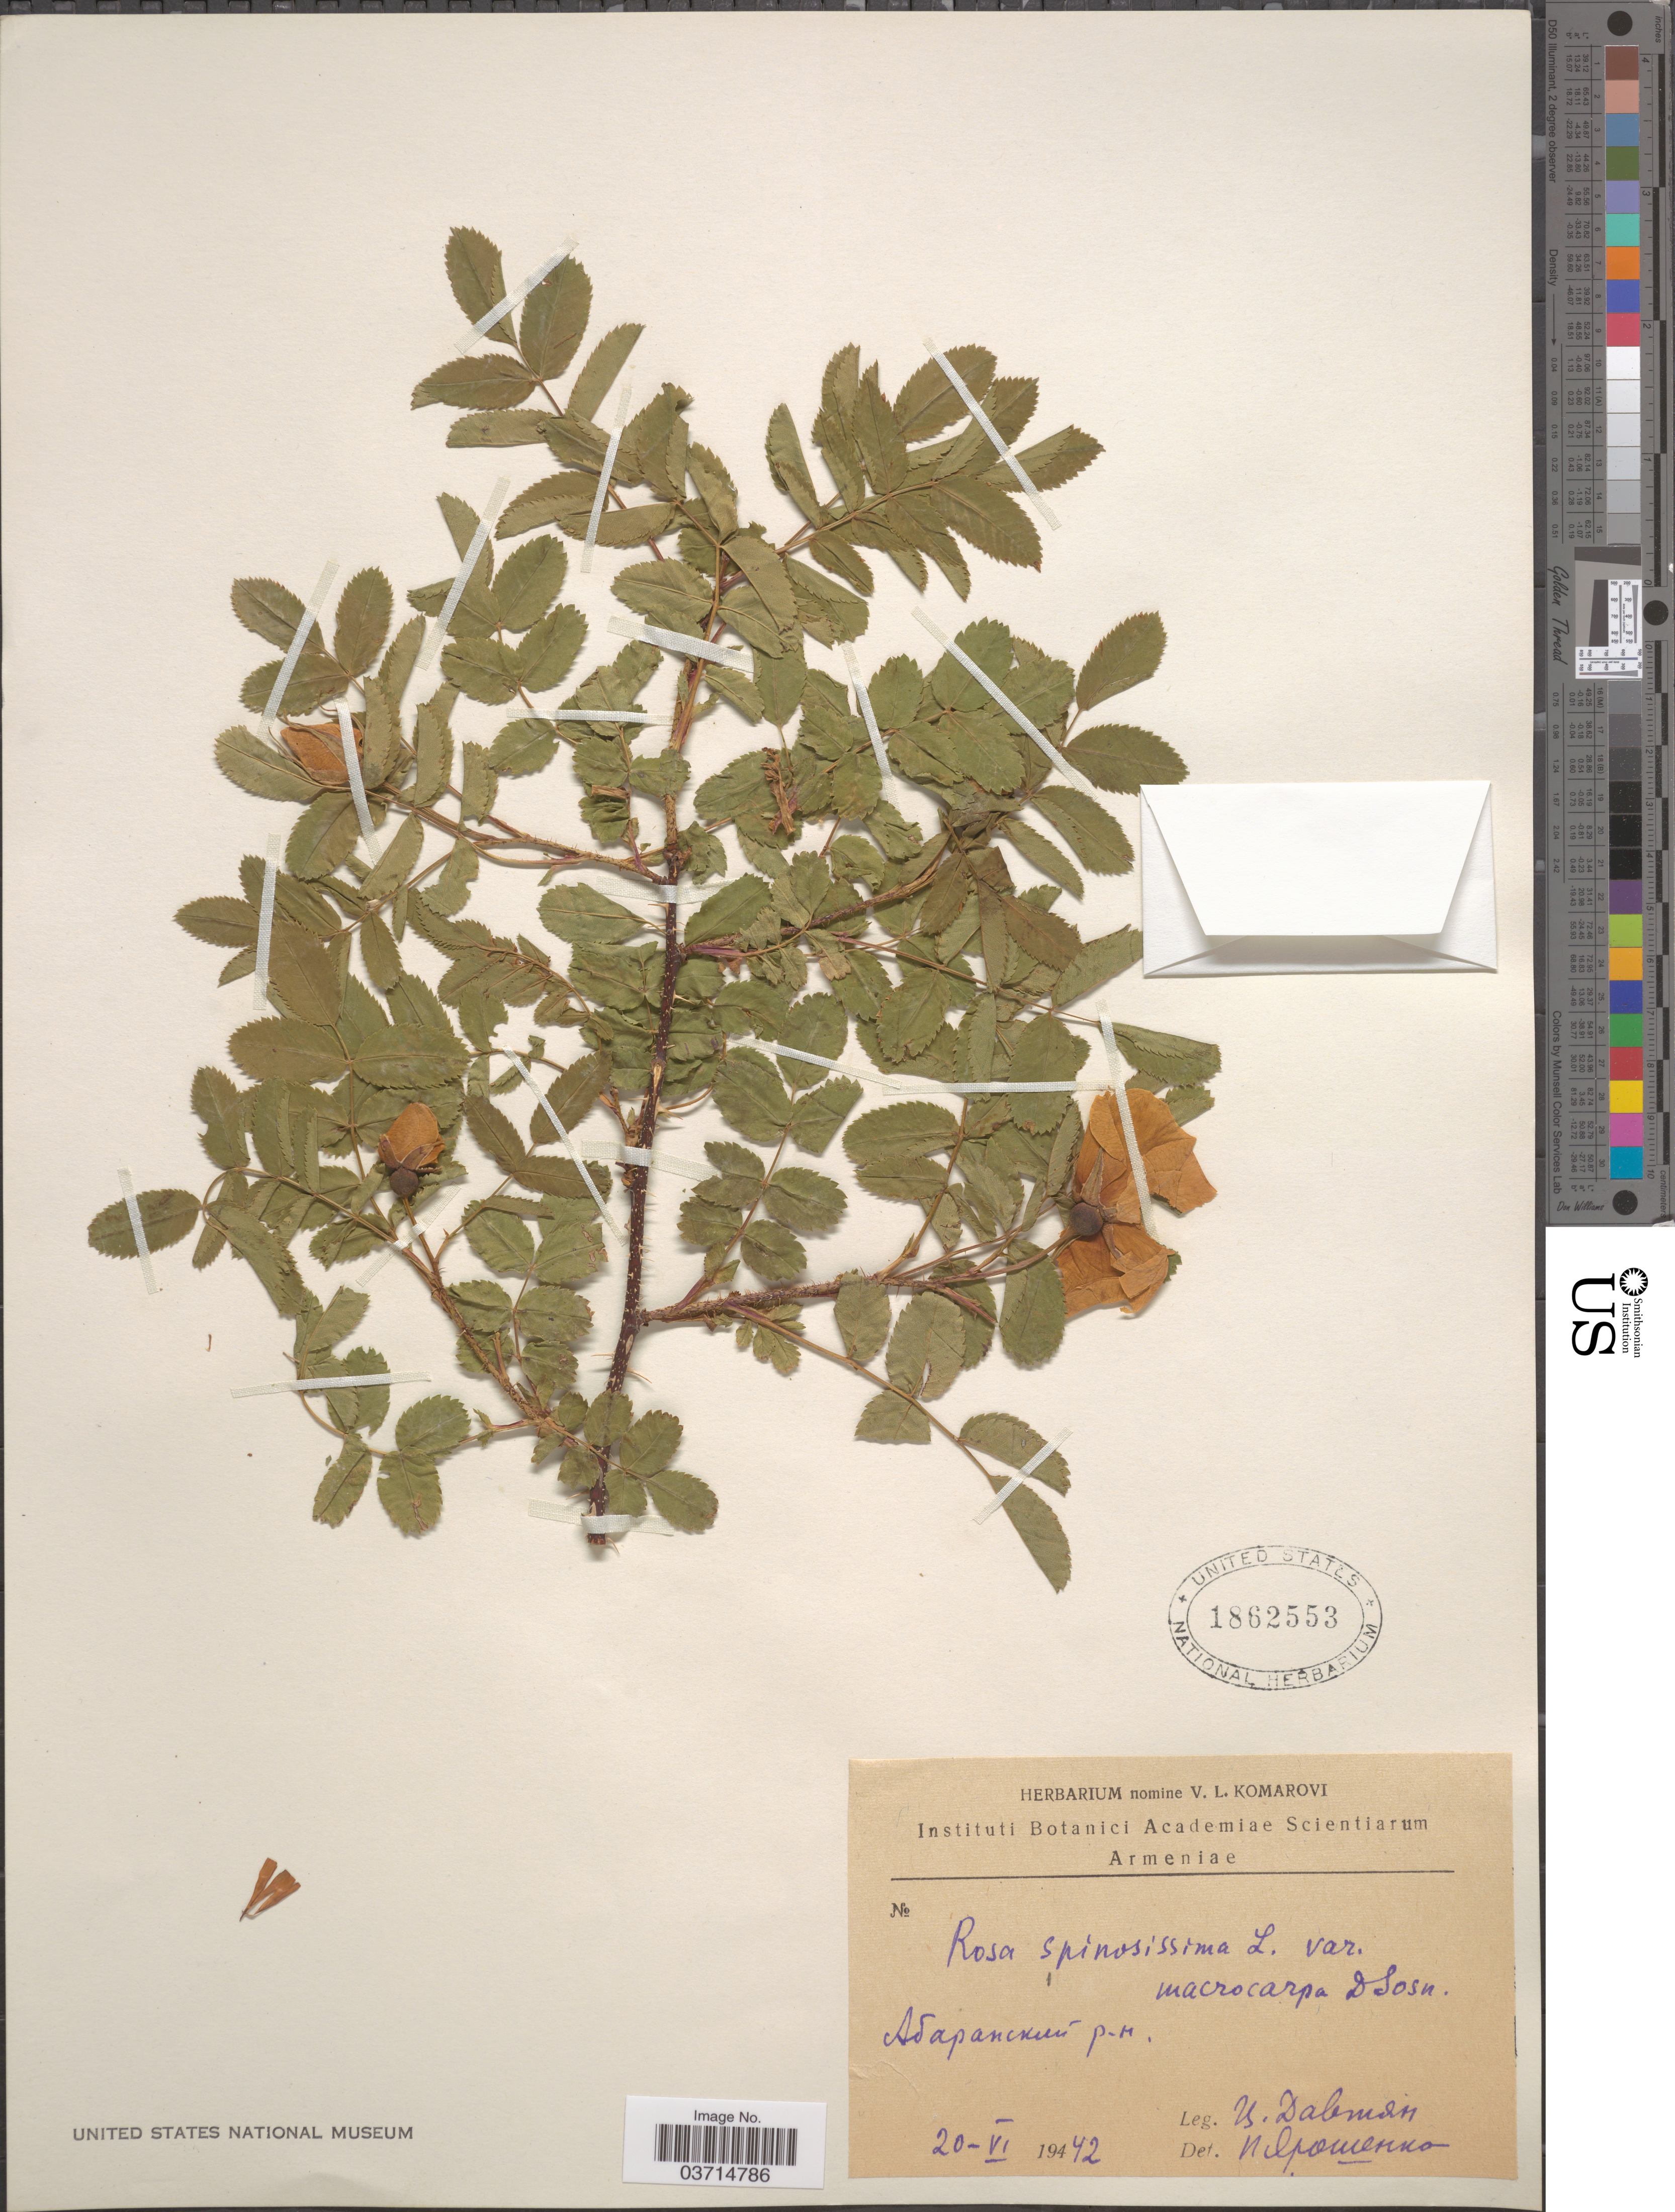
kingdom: Plantae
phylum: Tracheophyta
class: Magnoliopsida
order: Rosales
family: Rosaceae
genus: Rosa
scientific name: Rosa spinosissima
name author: L.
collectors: X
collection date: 1942-06-20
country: Armenia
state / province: Aragatsotn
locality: Aparanskiy Rayon (Aparani Shrjan)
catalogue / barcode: US 1862553